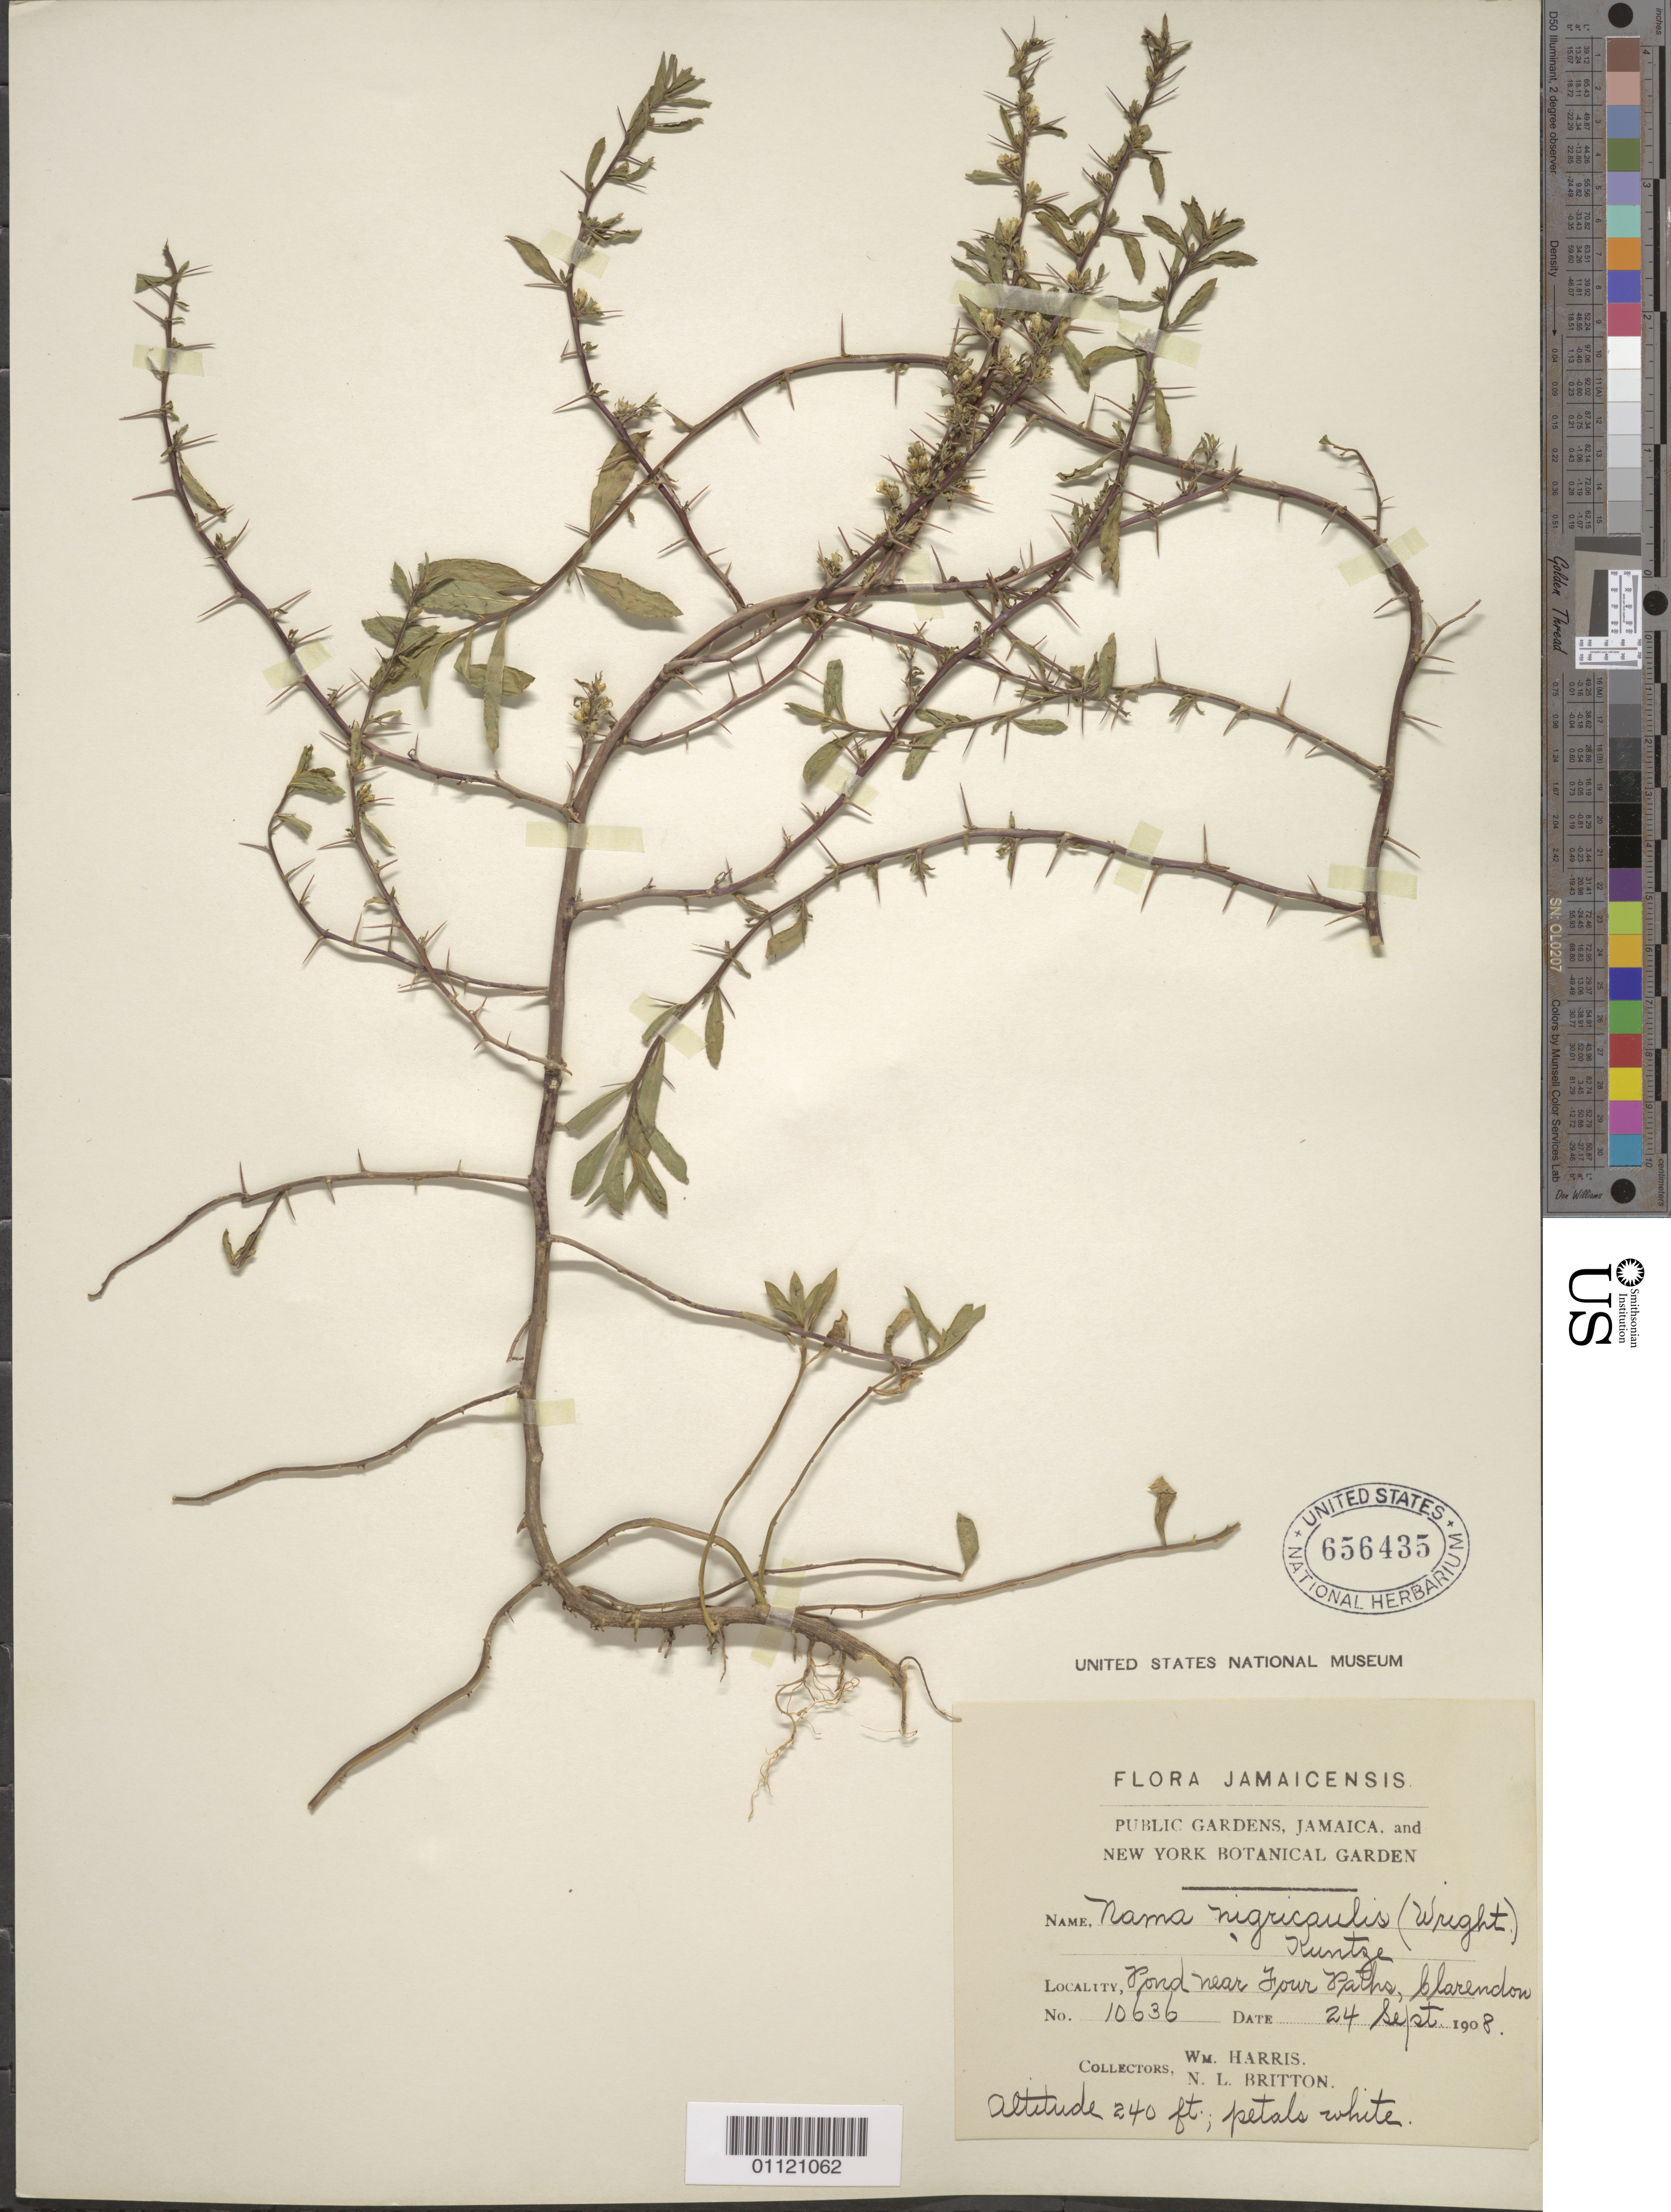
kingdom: Plantae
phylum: Tracheophyta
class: Magnoliopsida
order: Solanales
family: Hydroleaceae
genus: Hydrolea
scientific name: Hydrolea nigricaulis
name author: C. Wright ex Griseb.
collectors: W. H. Harris & N. Britton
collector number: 10636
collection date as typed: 24 Sep 1908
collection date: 1908-09-24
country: Jamaica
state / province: Clarendon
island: Jamaica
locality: Pond near Four Paths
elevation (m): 73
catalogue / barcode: US 656435